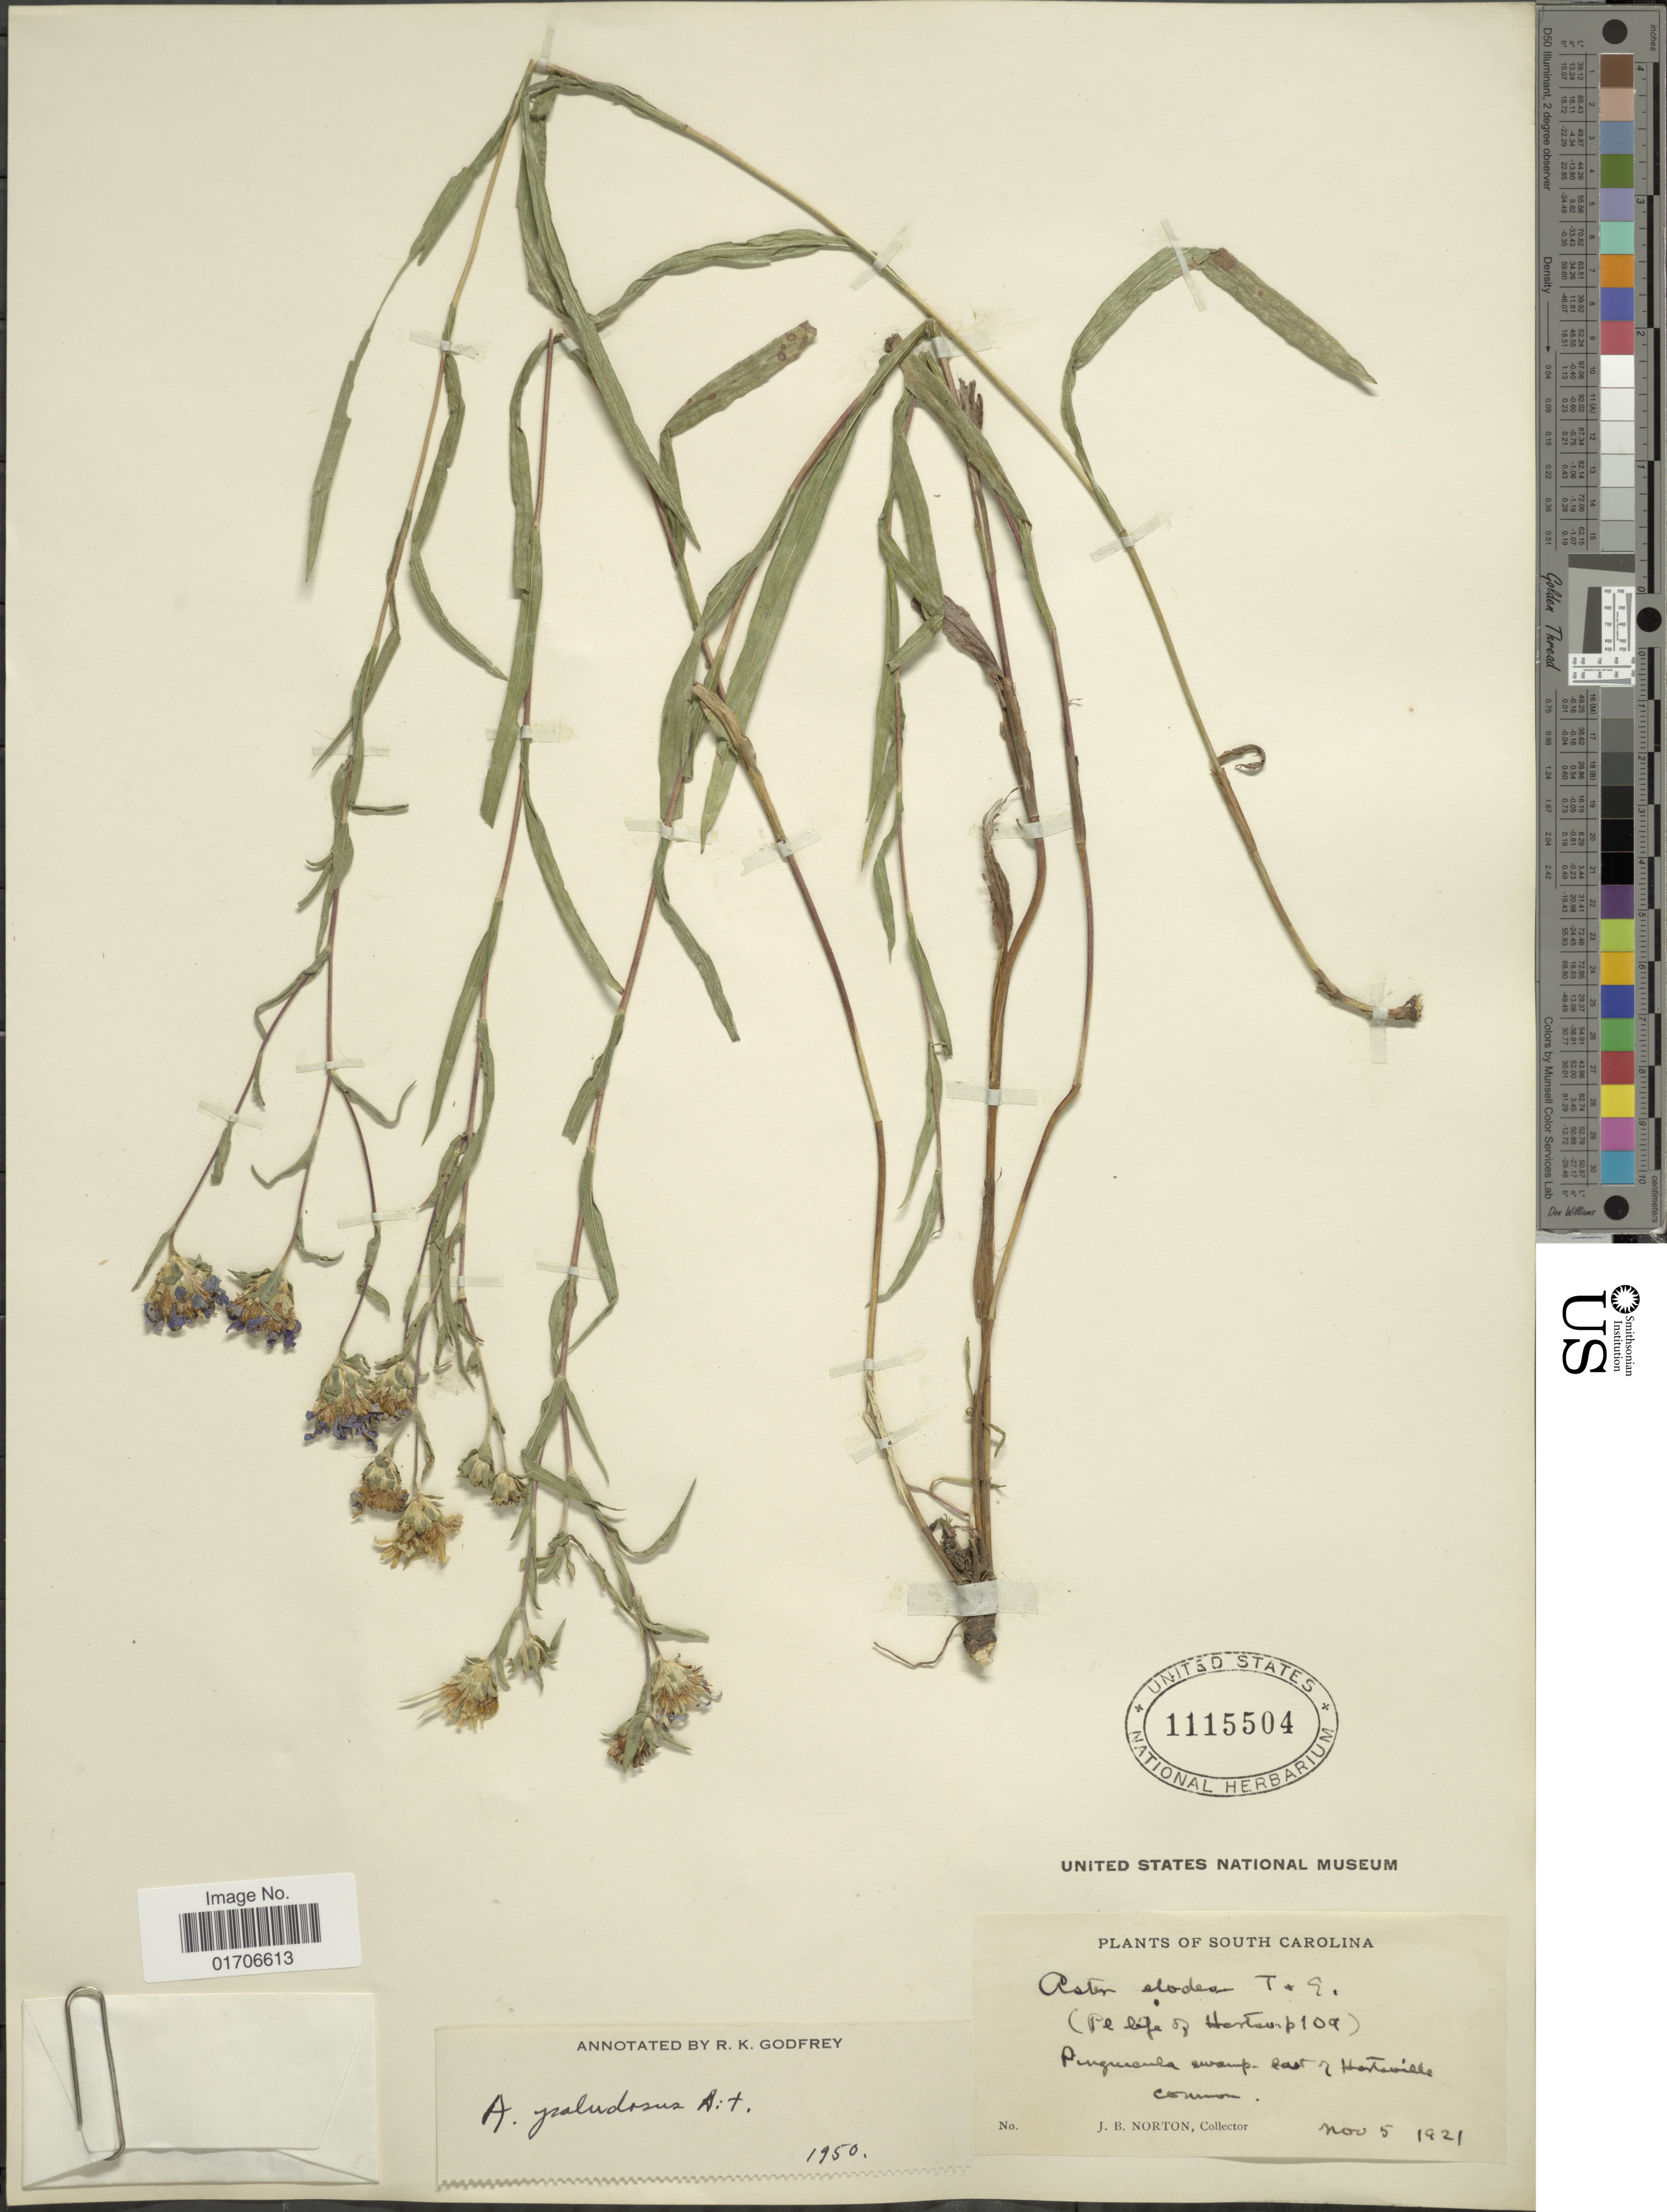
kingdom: Plantae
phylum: Tracheophyta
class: Magnoliopsida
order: Asterales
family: Asteraceae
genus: Eurybia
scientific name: Eurybia paludosa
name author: (Aiton) G.L. Nesom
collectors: J. B. Norton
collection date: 1921-11-05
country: United States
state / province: South Carolina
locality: Pinguecula swamp, east of Hortsville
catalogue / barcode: US 1115504